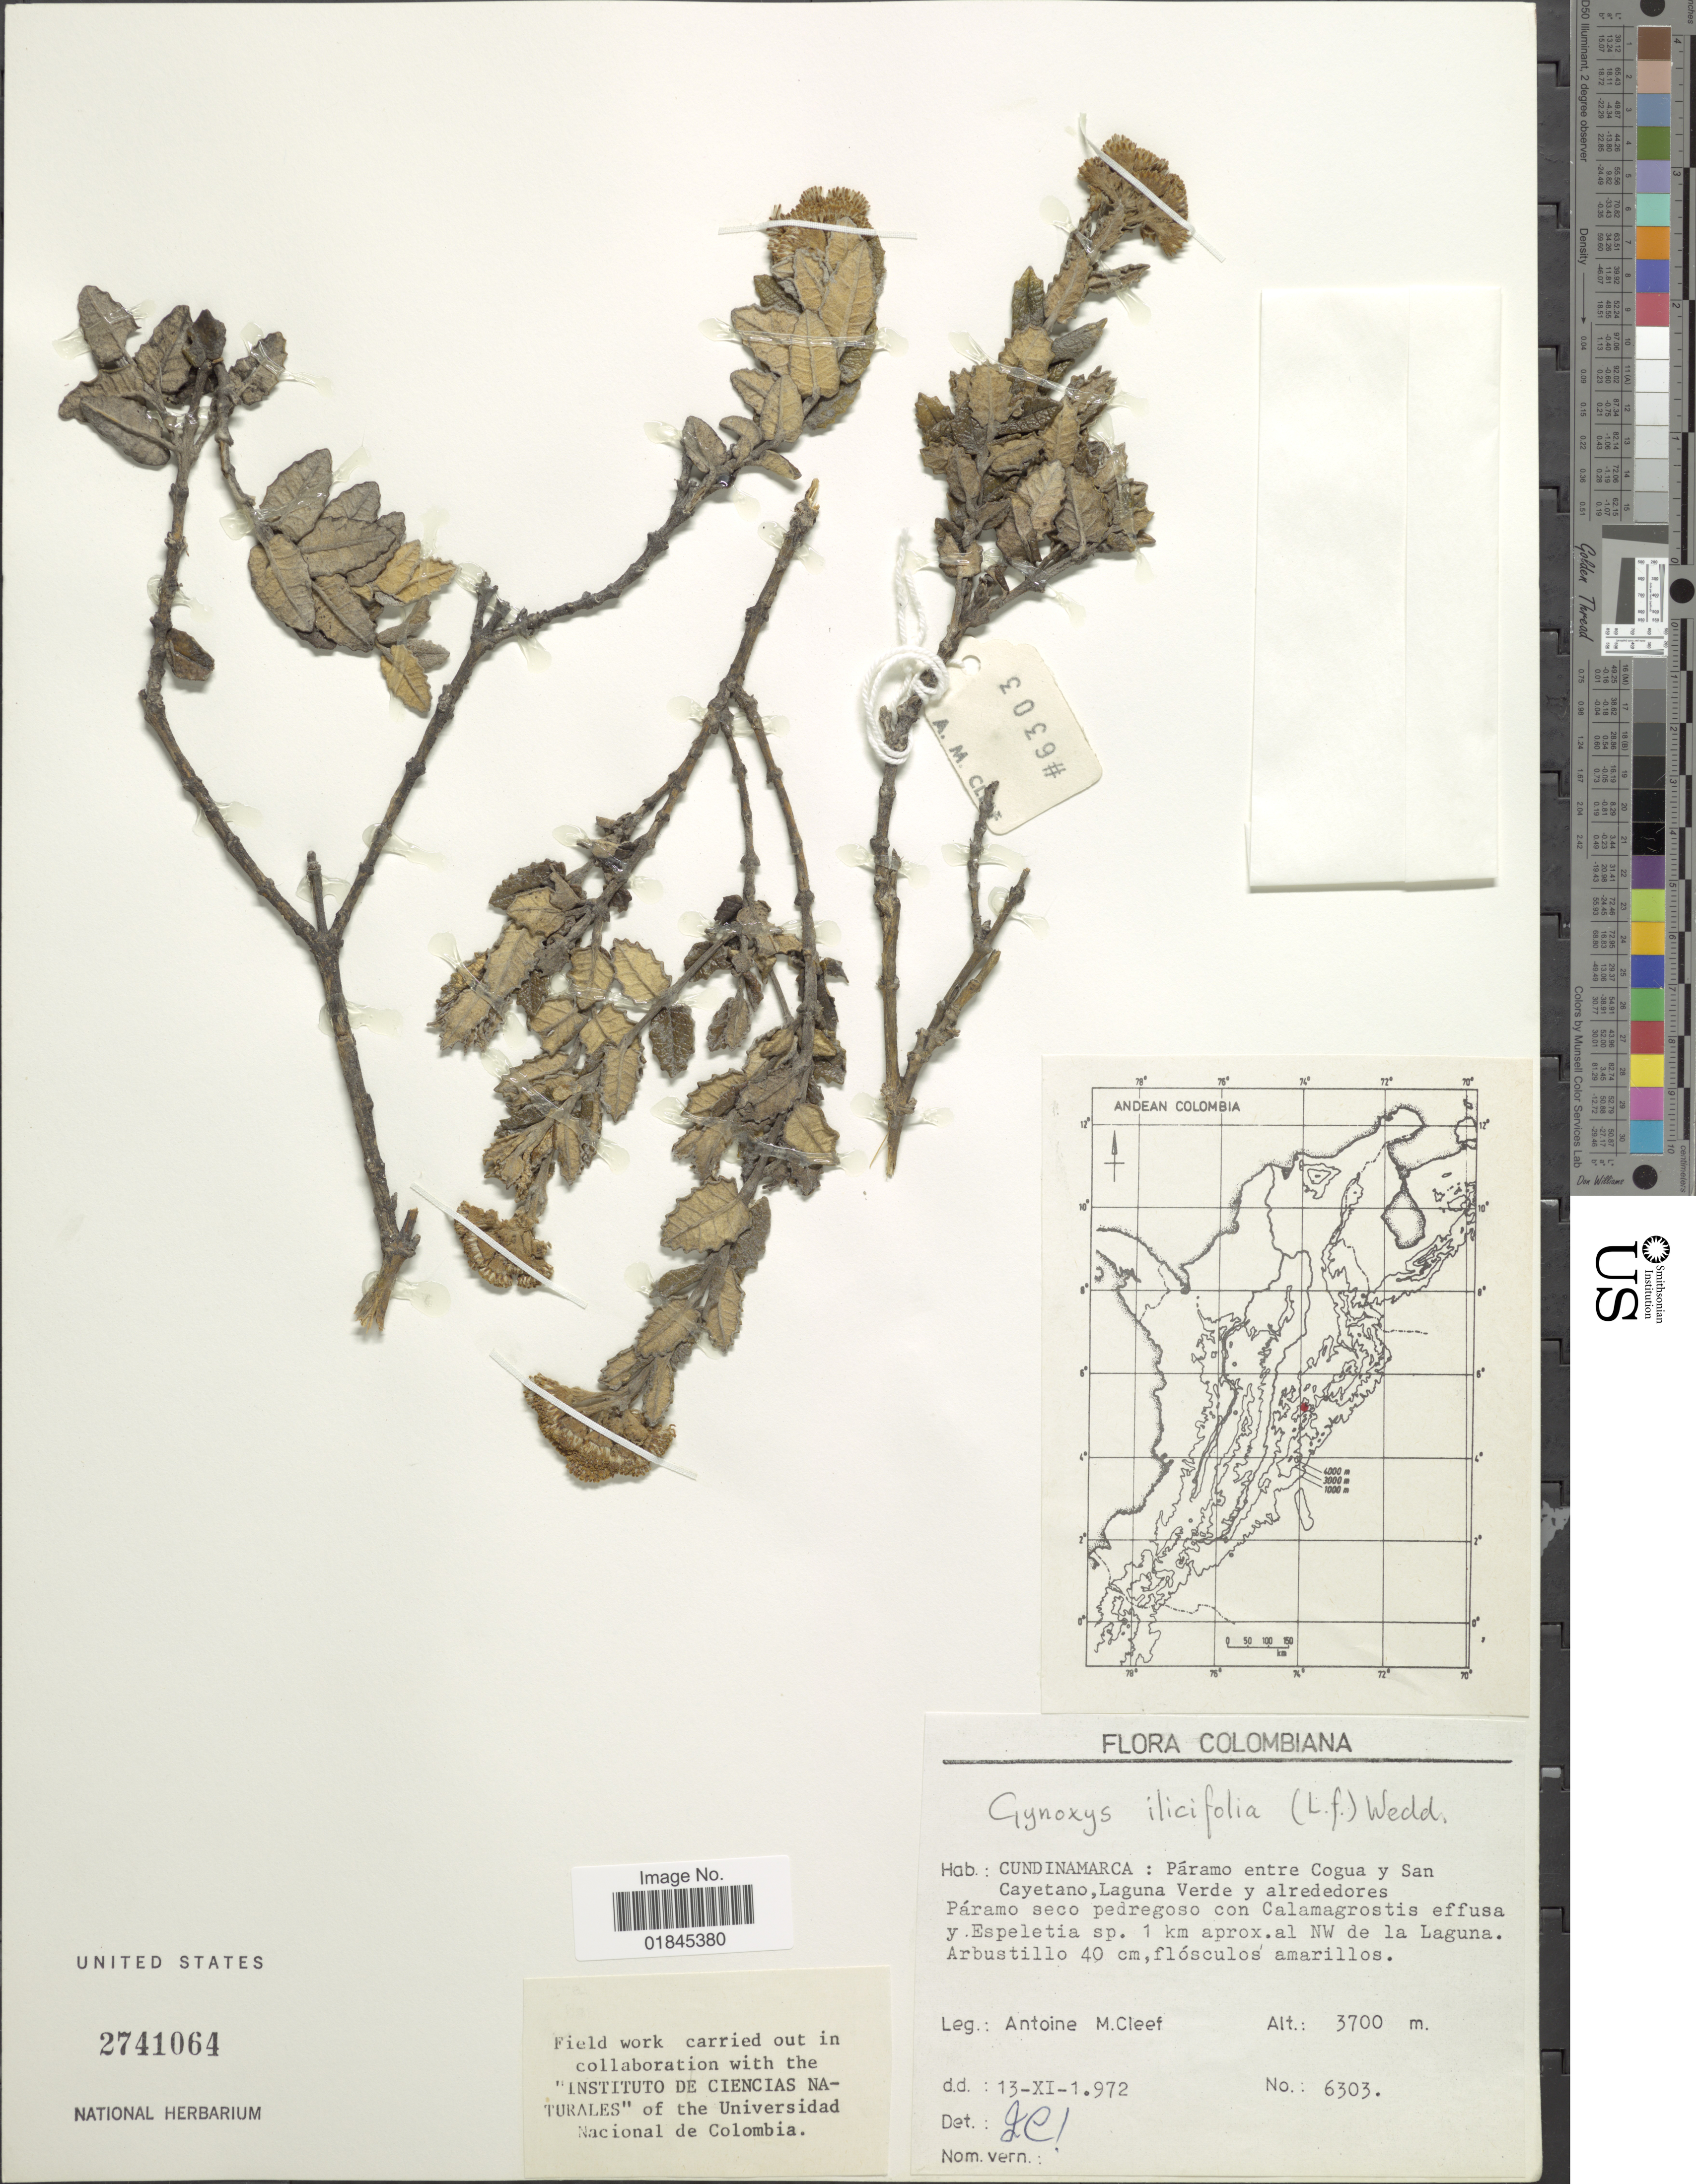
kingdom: Plantae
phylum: Tracheophyta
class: Magnoliopsida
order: Asterales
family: Asteraceae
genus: Pentacalia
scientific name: Pentacalia ilicifolia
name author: (L. f.) Cuatrec. & H. Rob.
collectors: A. M. Cleef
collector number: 6303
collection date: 1972-11-13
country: Colombia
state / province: Cundinamarca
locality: Cundinamarca: Páramo entre Cogua y San Cayetano, Laguna Verde y alrededores Páramo aeco pedregoso con Calamagrostis effusa y Espeletia sp. 1 km aprox. al NW de la Laguna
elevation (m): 3700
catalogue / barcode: US 2741064